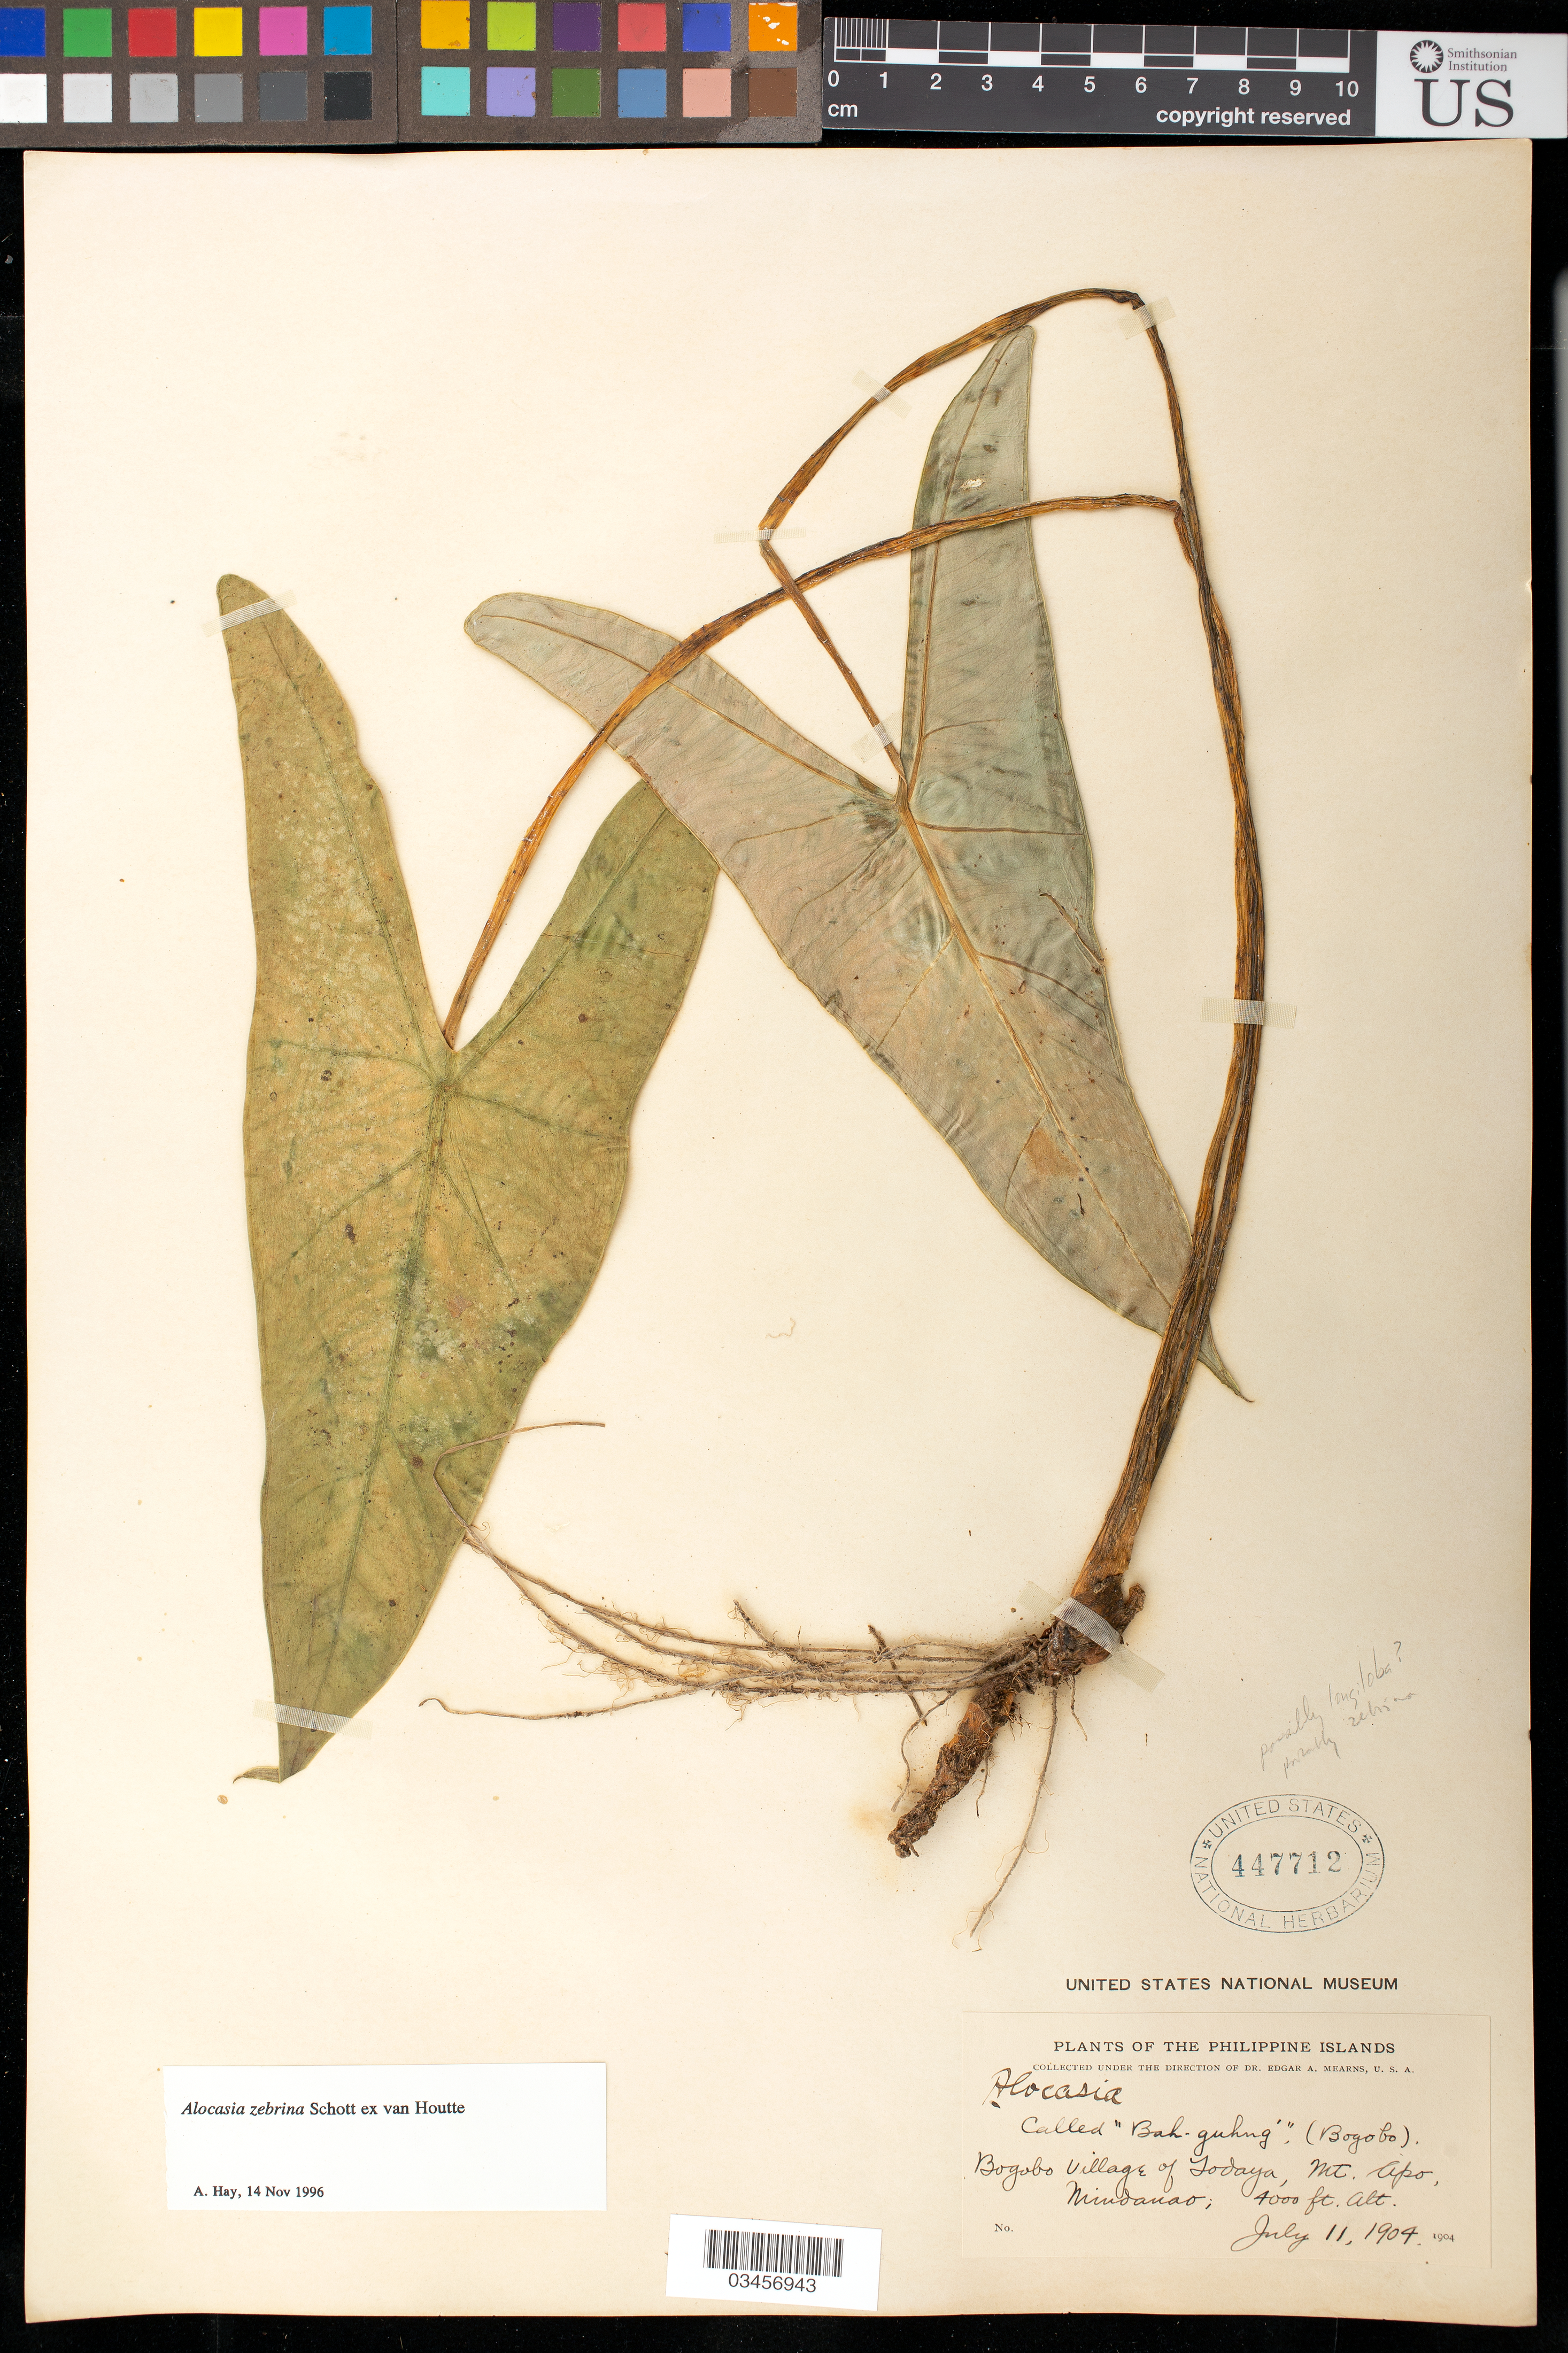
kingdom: Plantae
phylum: Tracheophyta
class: Liliopsida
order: Alismatales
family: Araceae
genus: Alocasia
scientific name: Alocasia zebrina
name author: Schott ex Van Houtte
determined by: Hay, A.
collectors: E. A. Mearns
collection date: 1904-07-11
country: Philippines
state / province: Davao / Soccsksargen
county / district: Cotabato del Norte / Davao del Sur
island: Mindanao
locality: Bogobo Village of Todaya, Mt. Apo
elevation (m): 1219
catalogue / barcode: US 447712